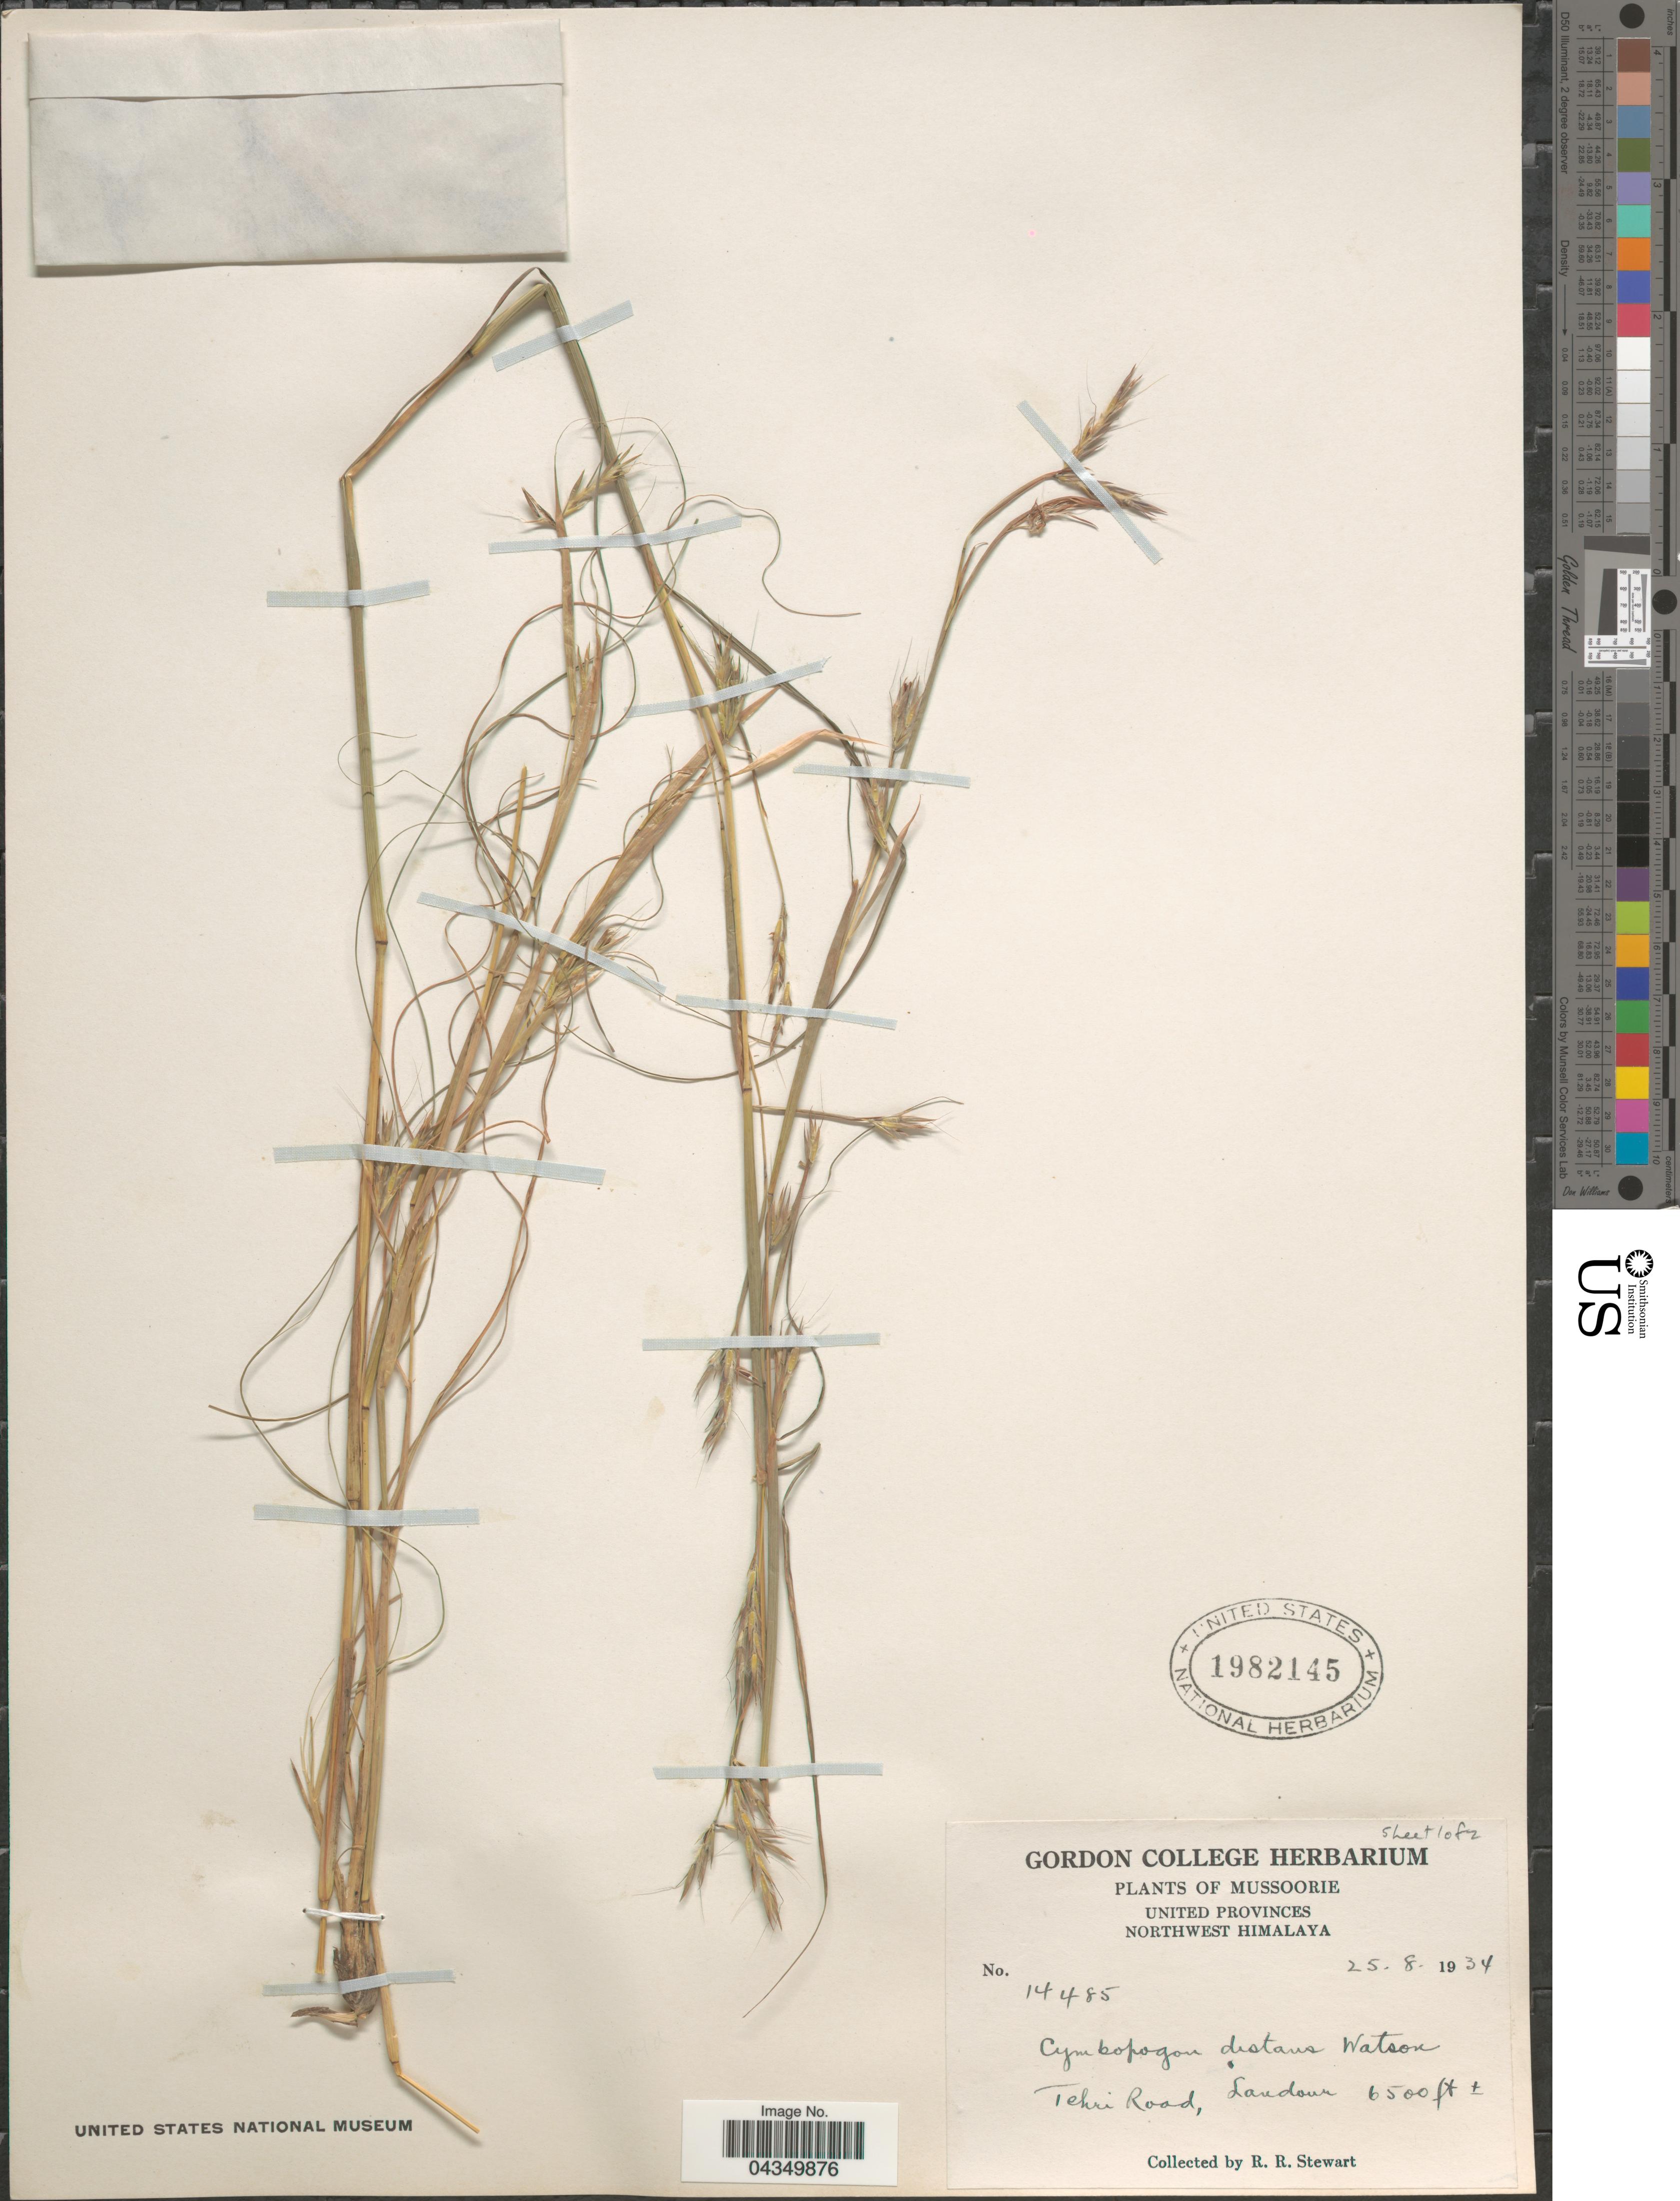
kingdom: Plantae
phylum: Tracheophyta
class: Liliopsida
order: Poales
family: Poaceae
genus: Cymbopogon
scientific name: Cymbopogon distans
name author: (Nees ex Steud.) Willd.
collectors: R. Stewart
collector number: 14485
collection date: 1934-08-25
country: India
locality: Mussoorie. United Provinces. Northwest Himalaya. Tehri Road, Landour.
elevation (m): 1981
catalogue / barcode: US 1982145